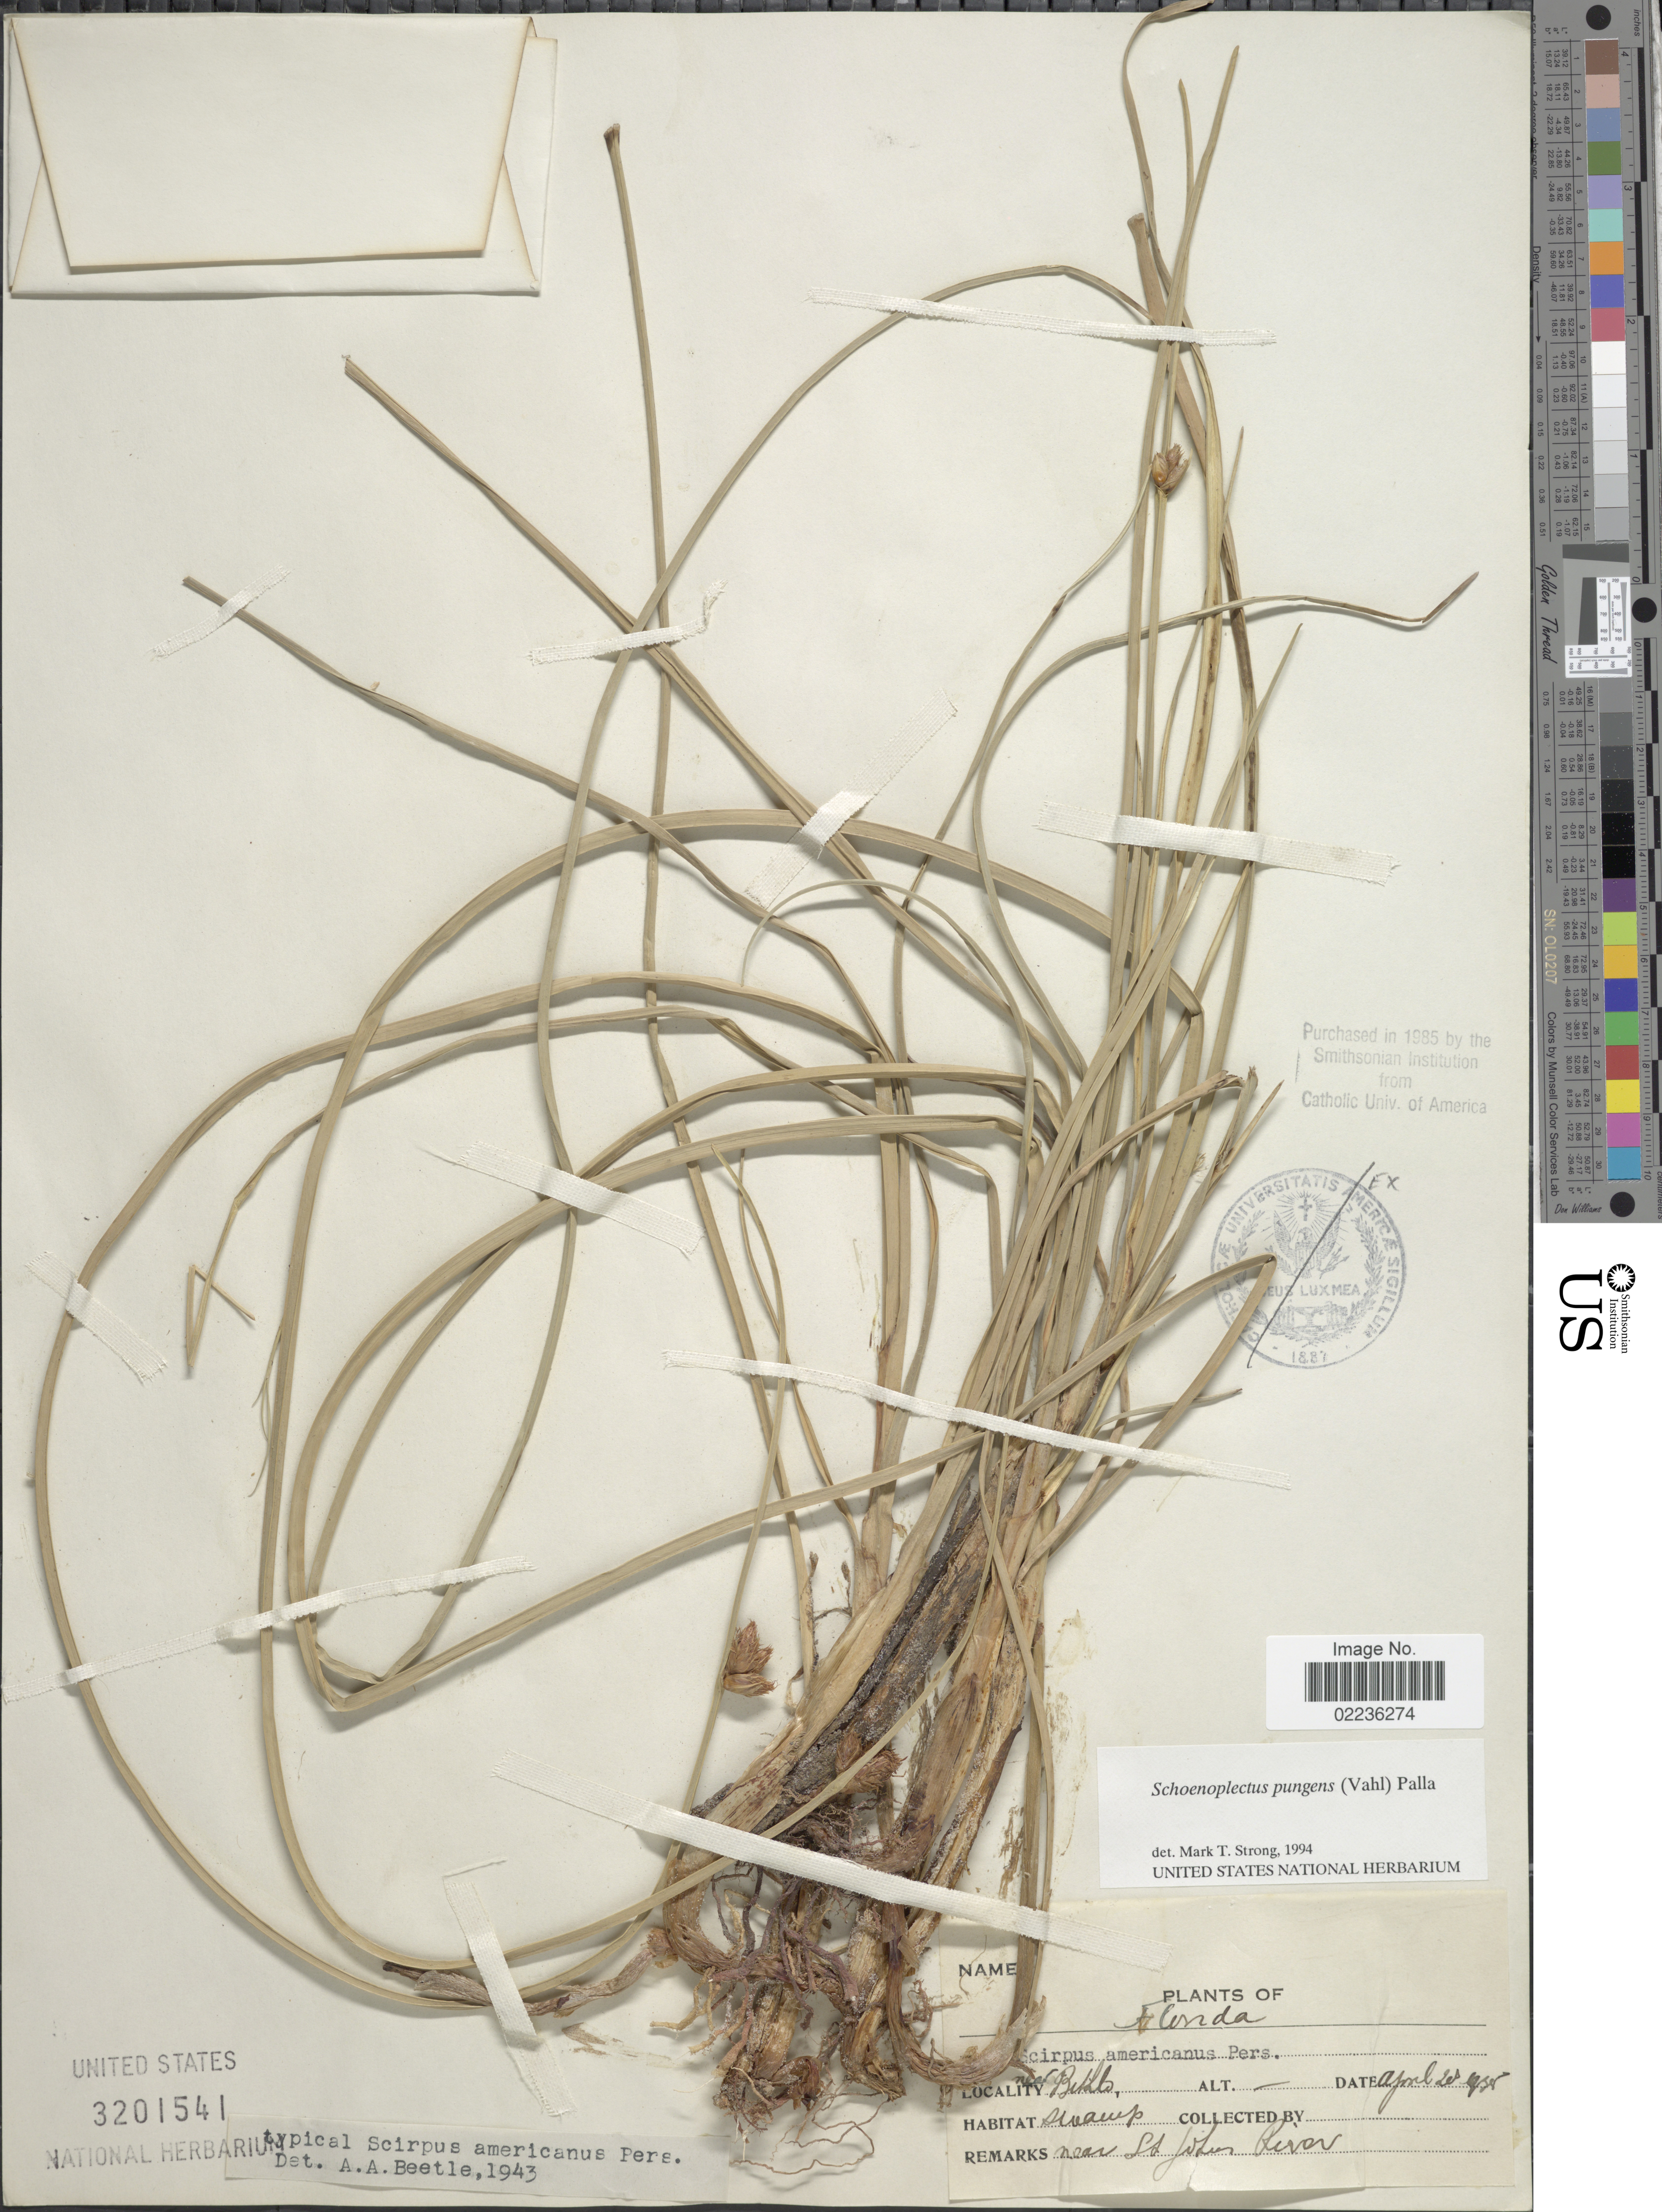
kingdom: Plantae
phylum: Tracheophyta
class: Liliopsida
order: Poales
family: Cyperaceae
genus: Schoenoplectus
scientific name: Schoenoplectus pungens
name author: (Vahl) Palla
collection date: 1934-04-20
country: United States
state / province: Florida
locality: Near Bithlo. swamp, near St. Johns River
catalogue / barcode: US 3201541